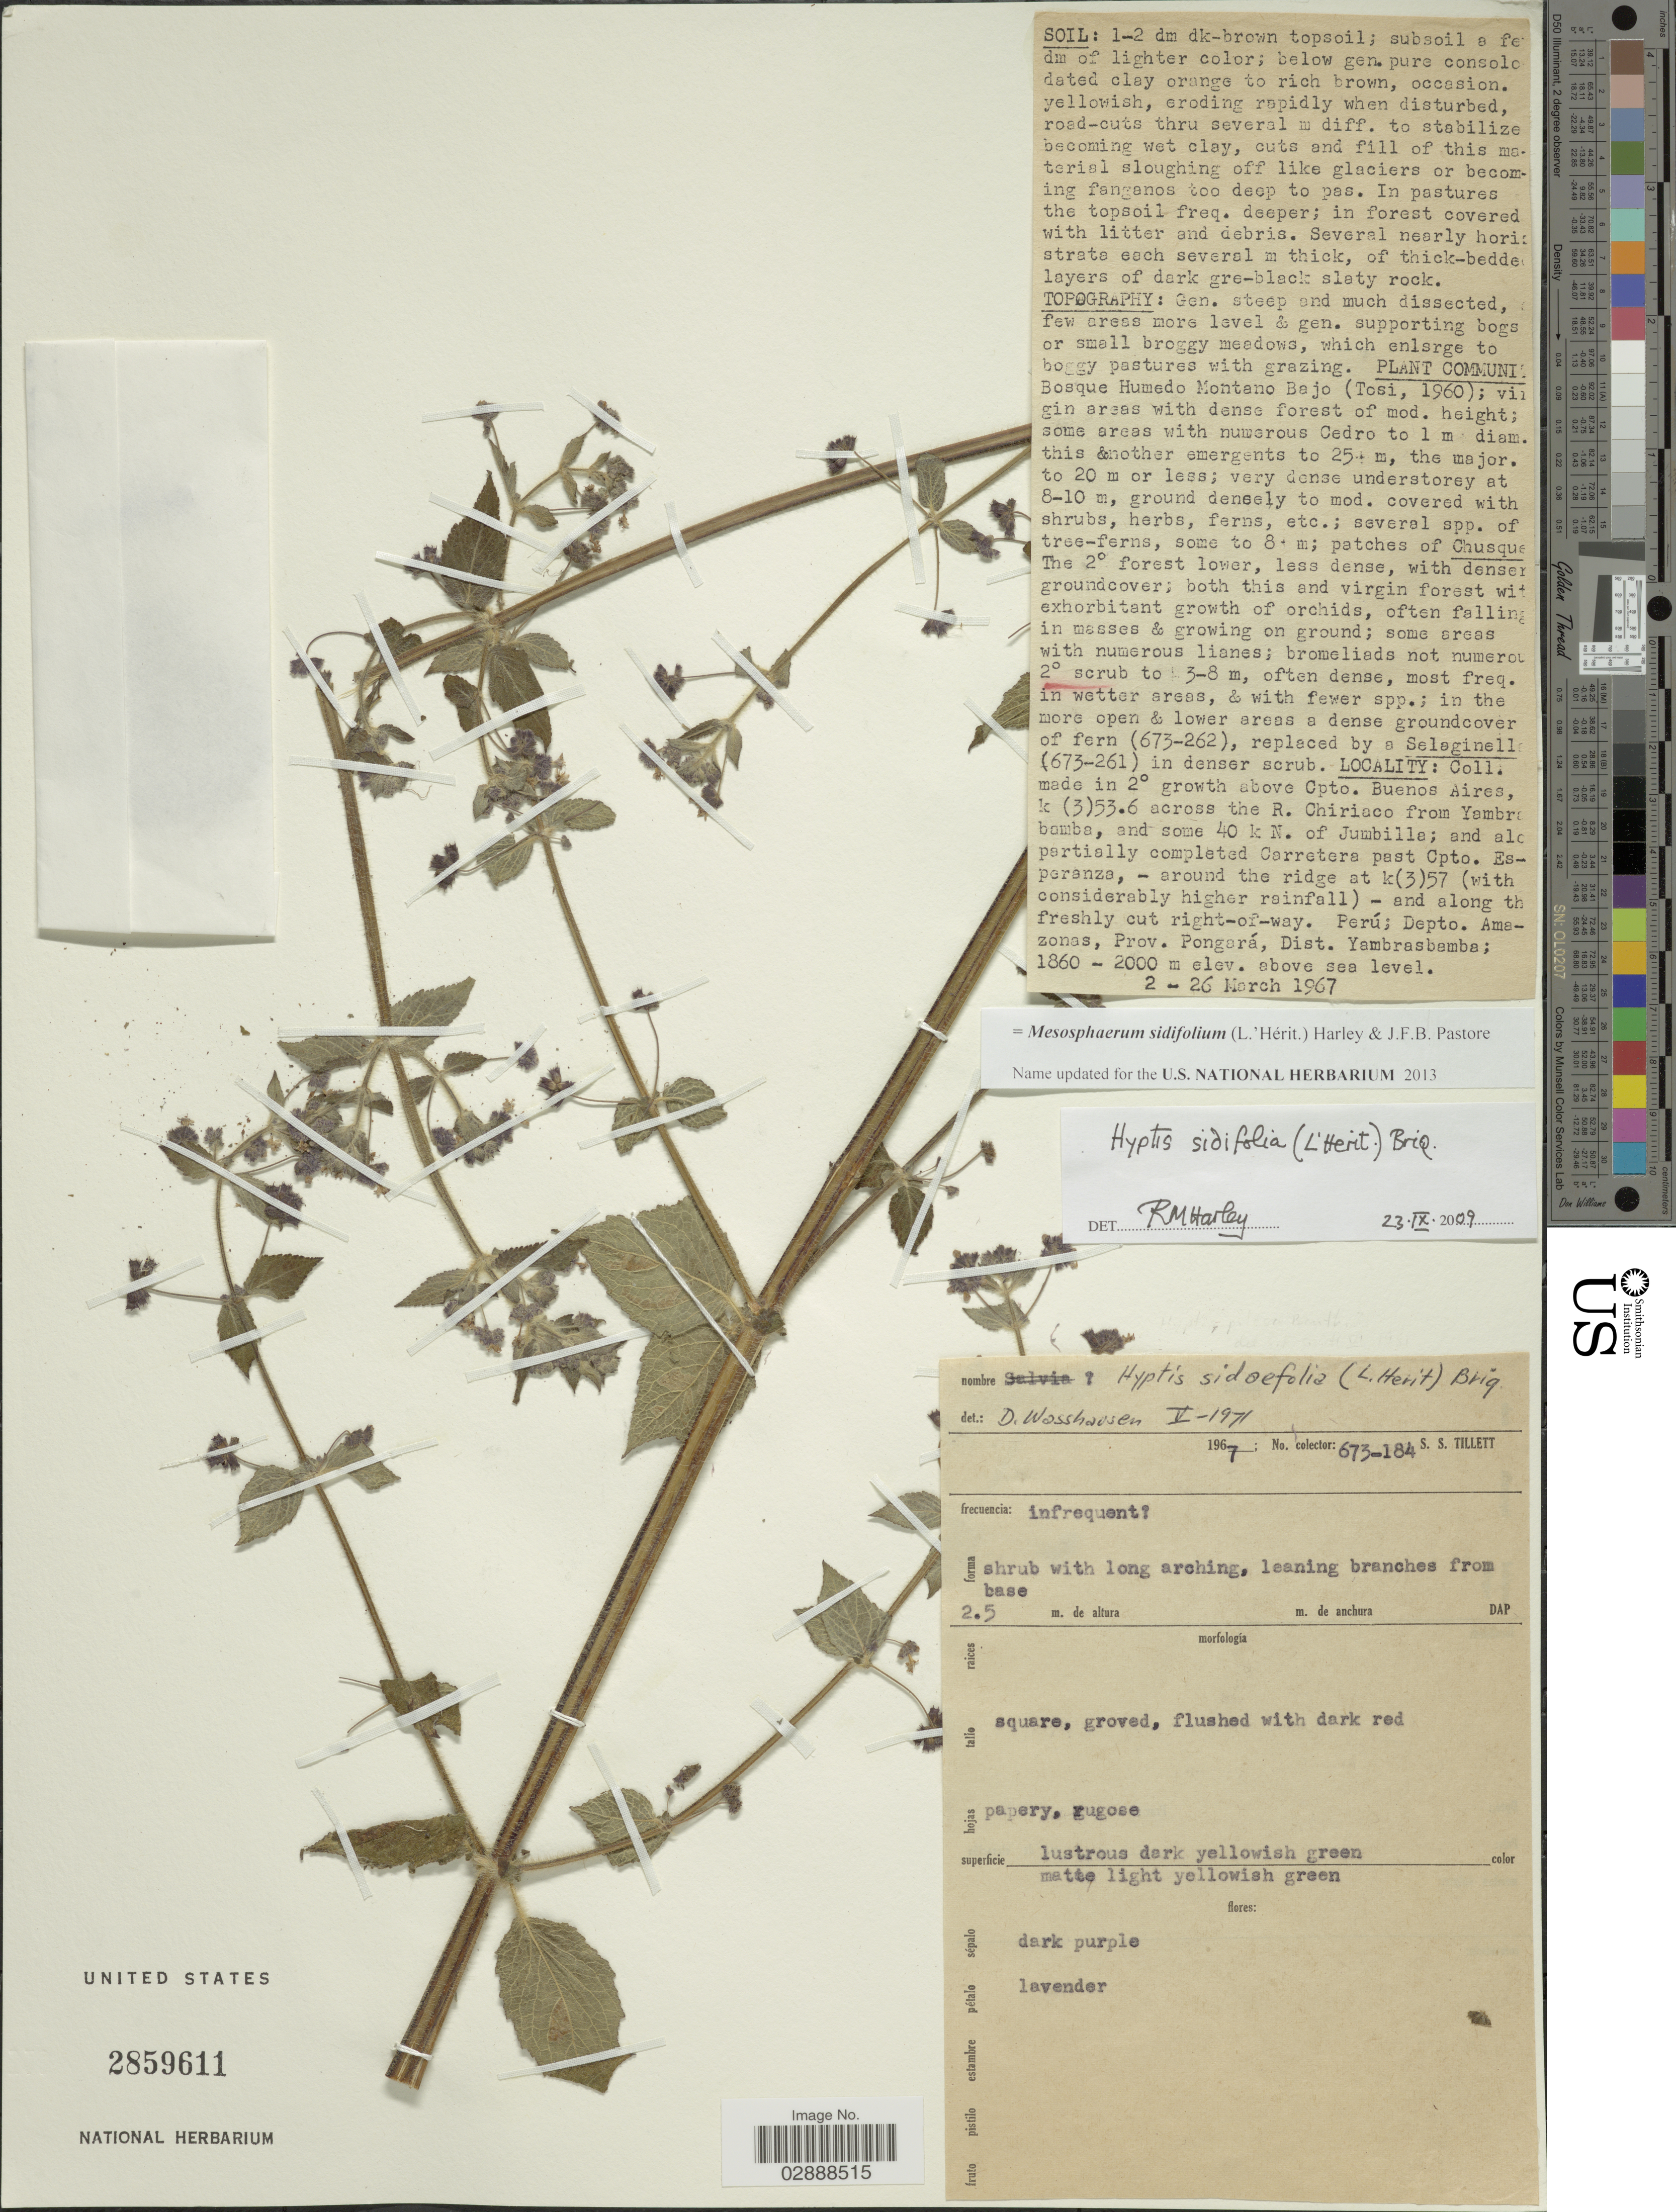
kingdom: Plantae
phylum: Tracheophyta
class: Magnoliopsida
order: Lamiales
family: Lamiaceae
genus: Mesosphaerum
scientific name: Mesosphaerum sidifolium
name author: (L'Hér.) Harley & J.F.B. Pastore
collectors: S. S. Tillett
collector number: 673-184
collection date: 1967-03-02/1967-03-26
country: Peru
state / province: Amazonas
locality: Above Cpto. Buenos Aires, k (3)53.6 across the R. Chiriaco from Yambrabamba, and some 40 k N. of Jumbilla; and along partially completed Carretera past Cpto. Esperenza, - around the ridge at k(3)57. Depto. Amanzonas, Prov. Pongará, Dist. Yambrasbamba.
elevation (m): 1860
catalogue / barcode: US 2859611